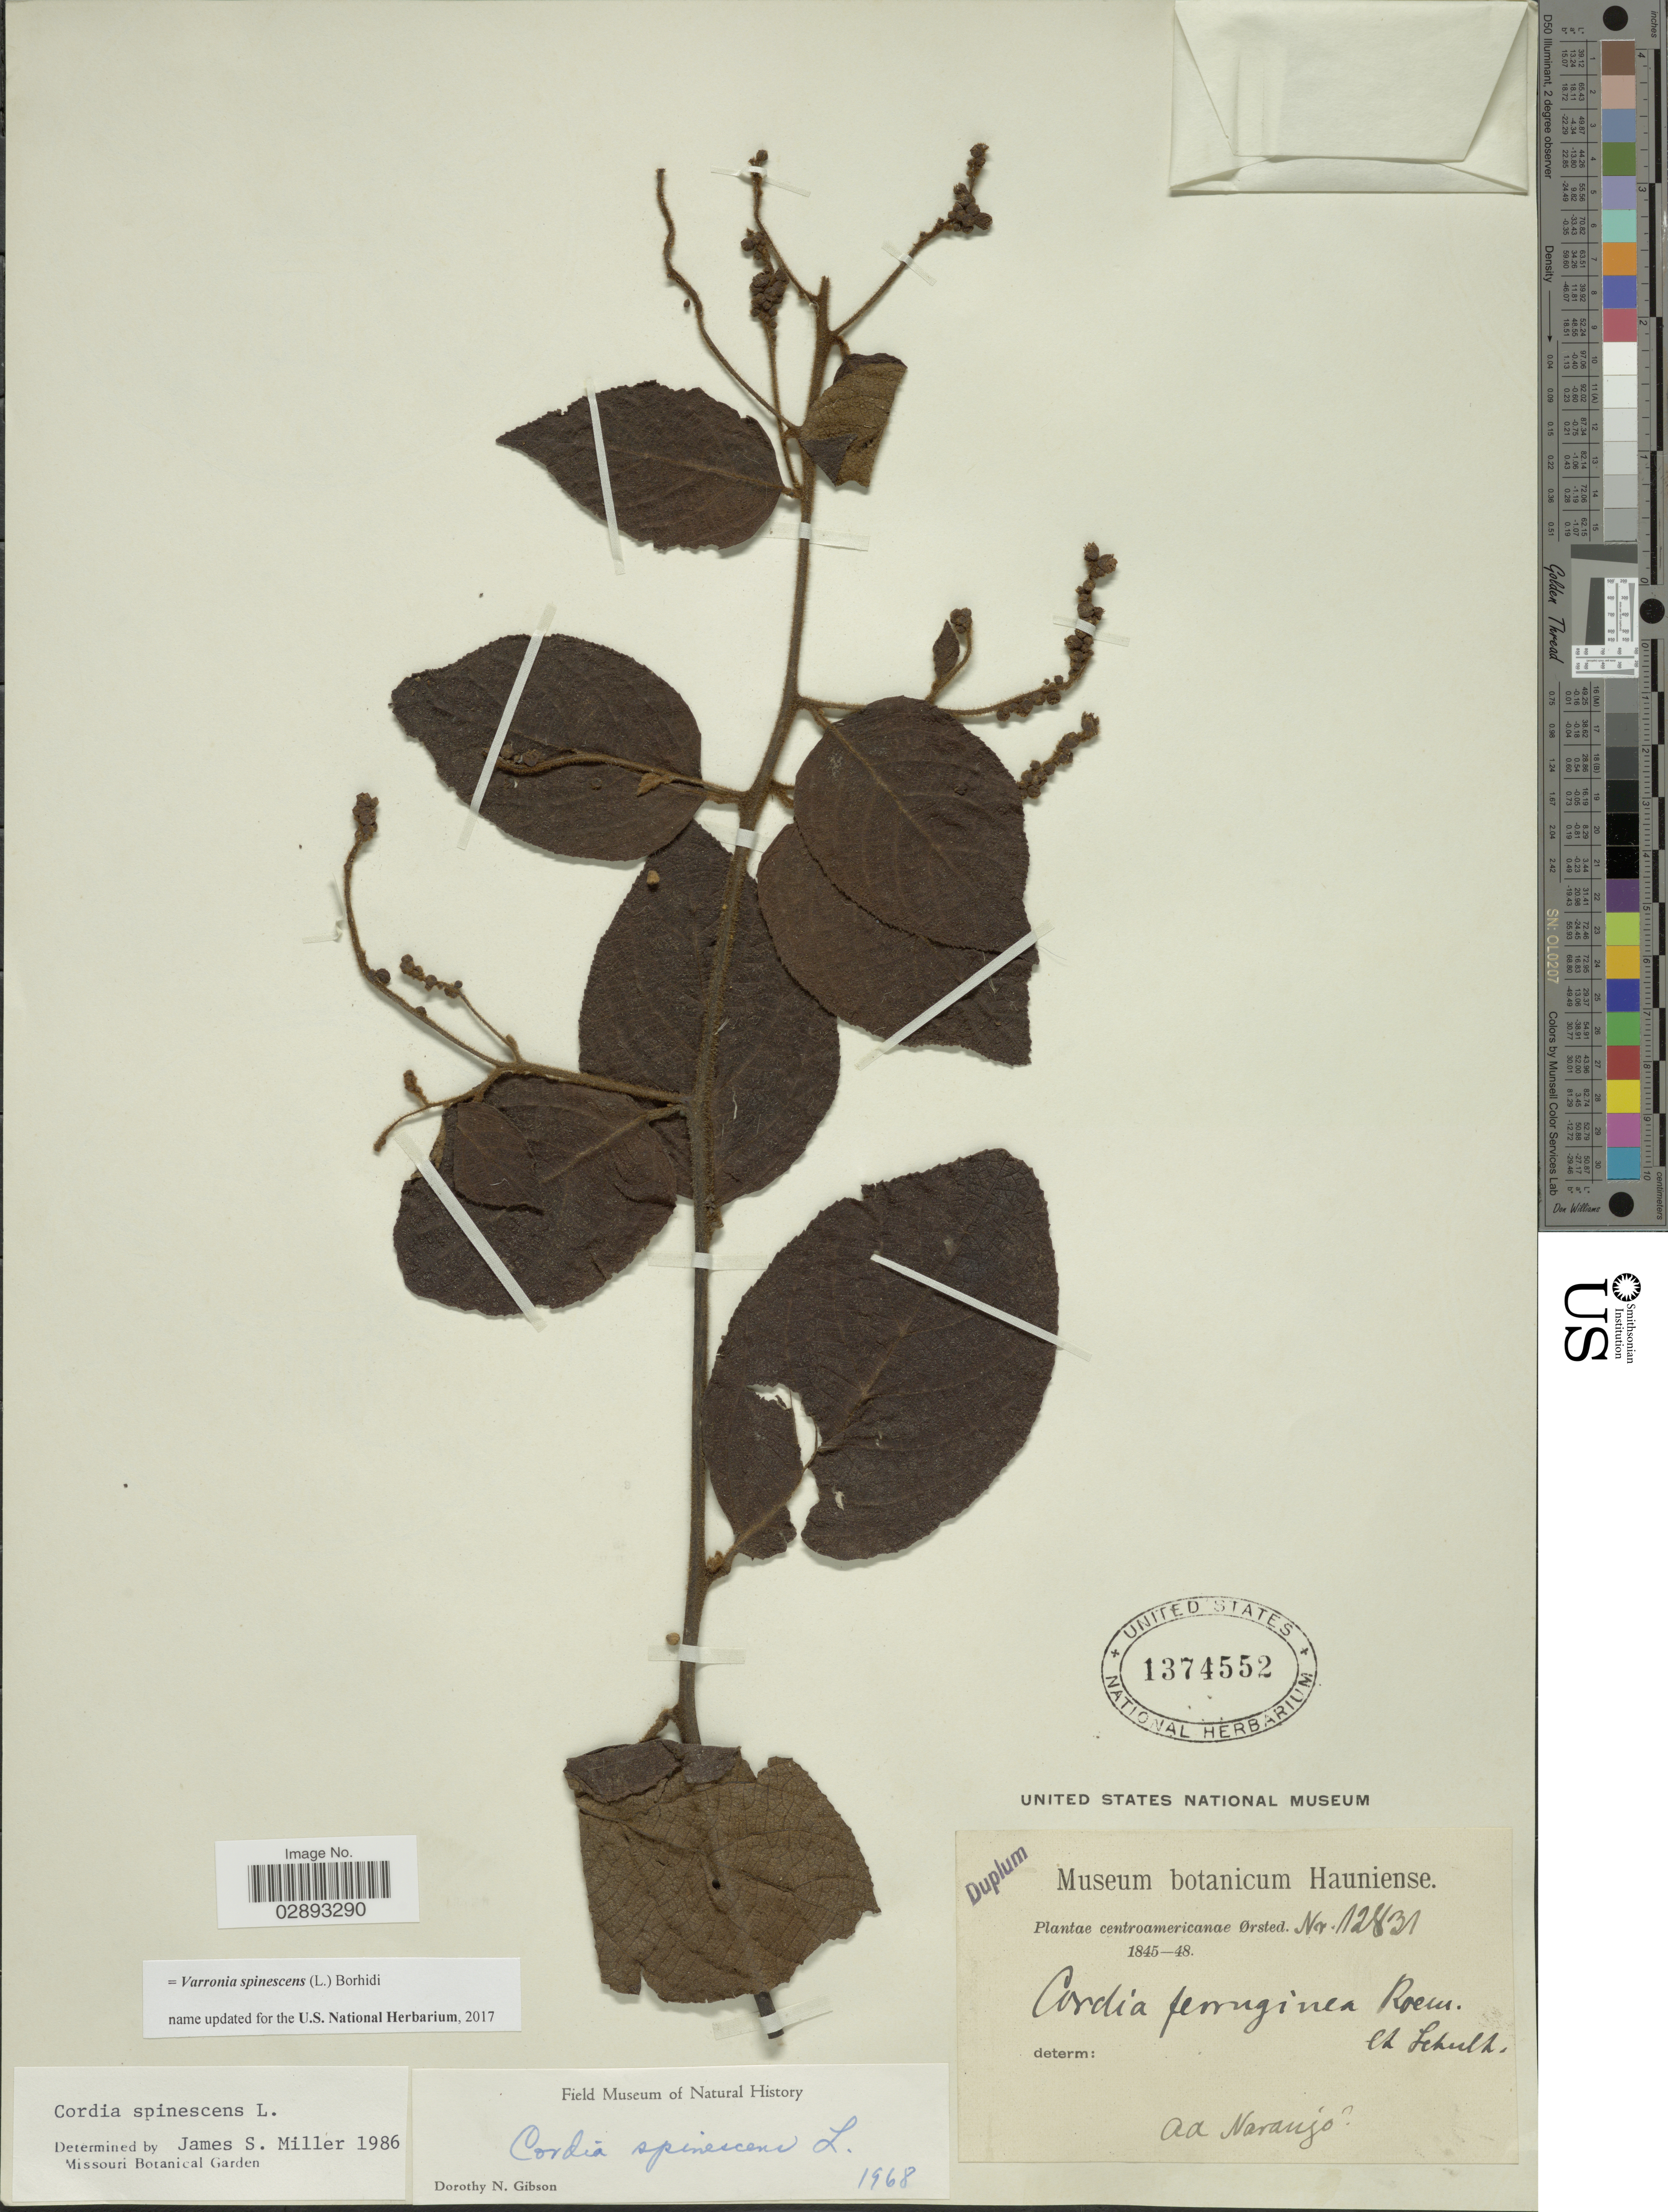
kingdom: Plantae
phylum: Tracheophyta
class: Magnoliopsida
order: Boraginales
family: Cordiaceae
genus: Varronia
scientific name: Varronia spinescens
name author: (L.) Borhidi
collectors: Ørsted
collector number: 12831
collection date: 1845/1848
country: Guatemala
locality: Ad Naranjo.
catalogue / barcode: US 1374552